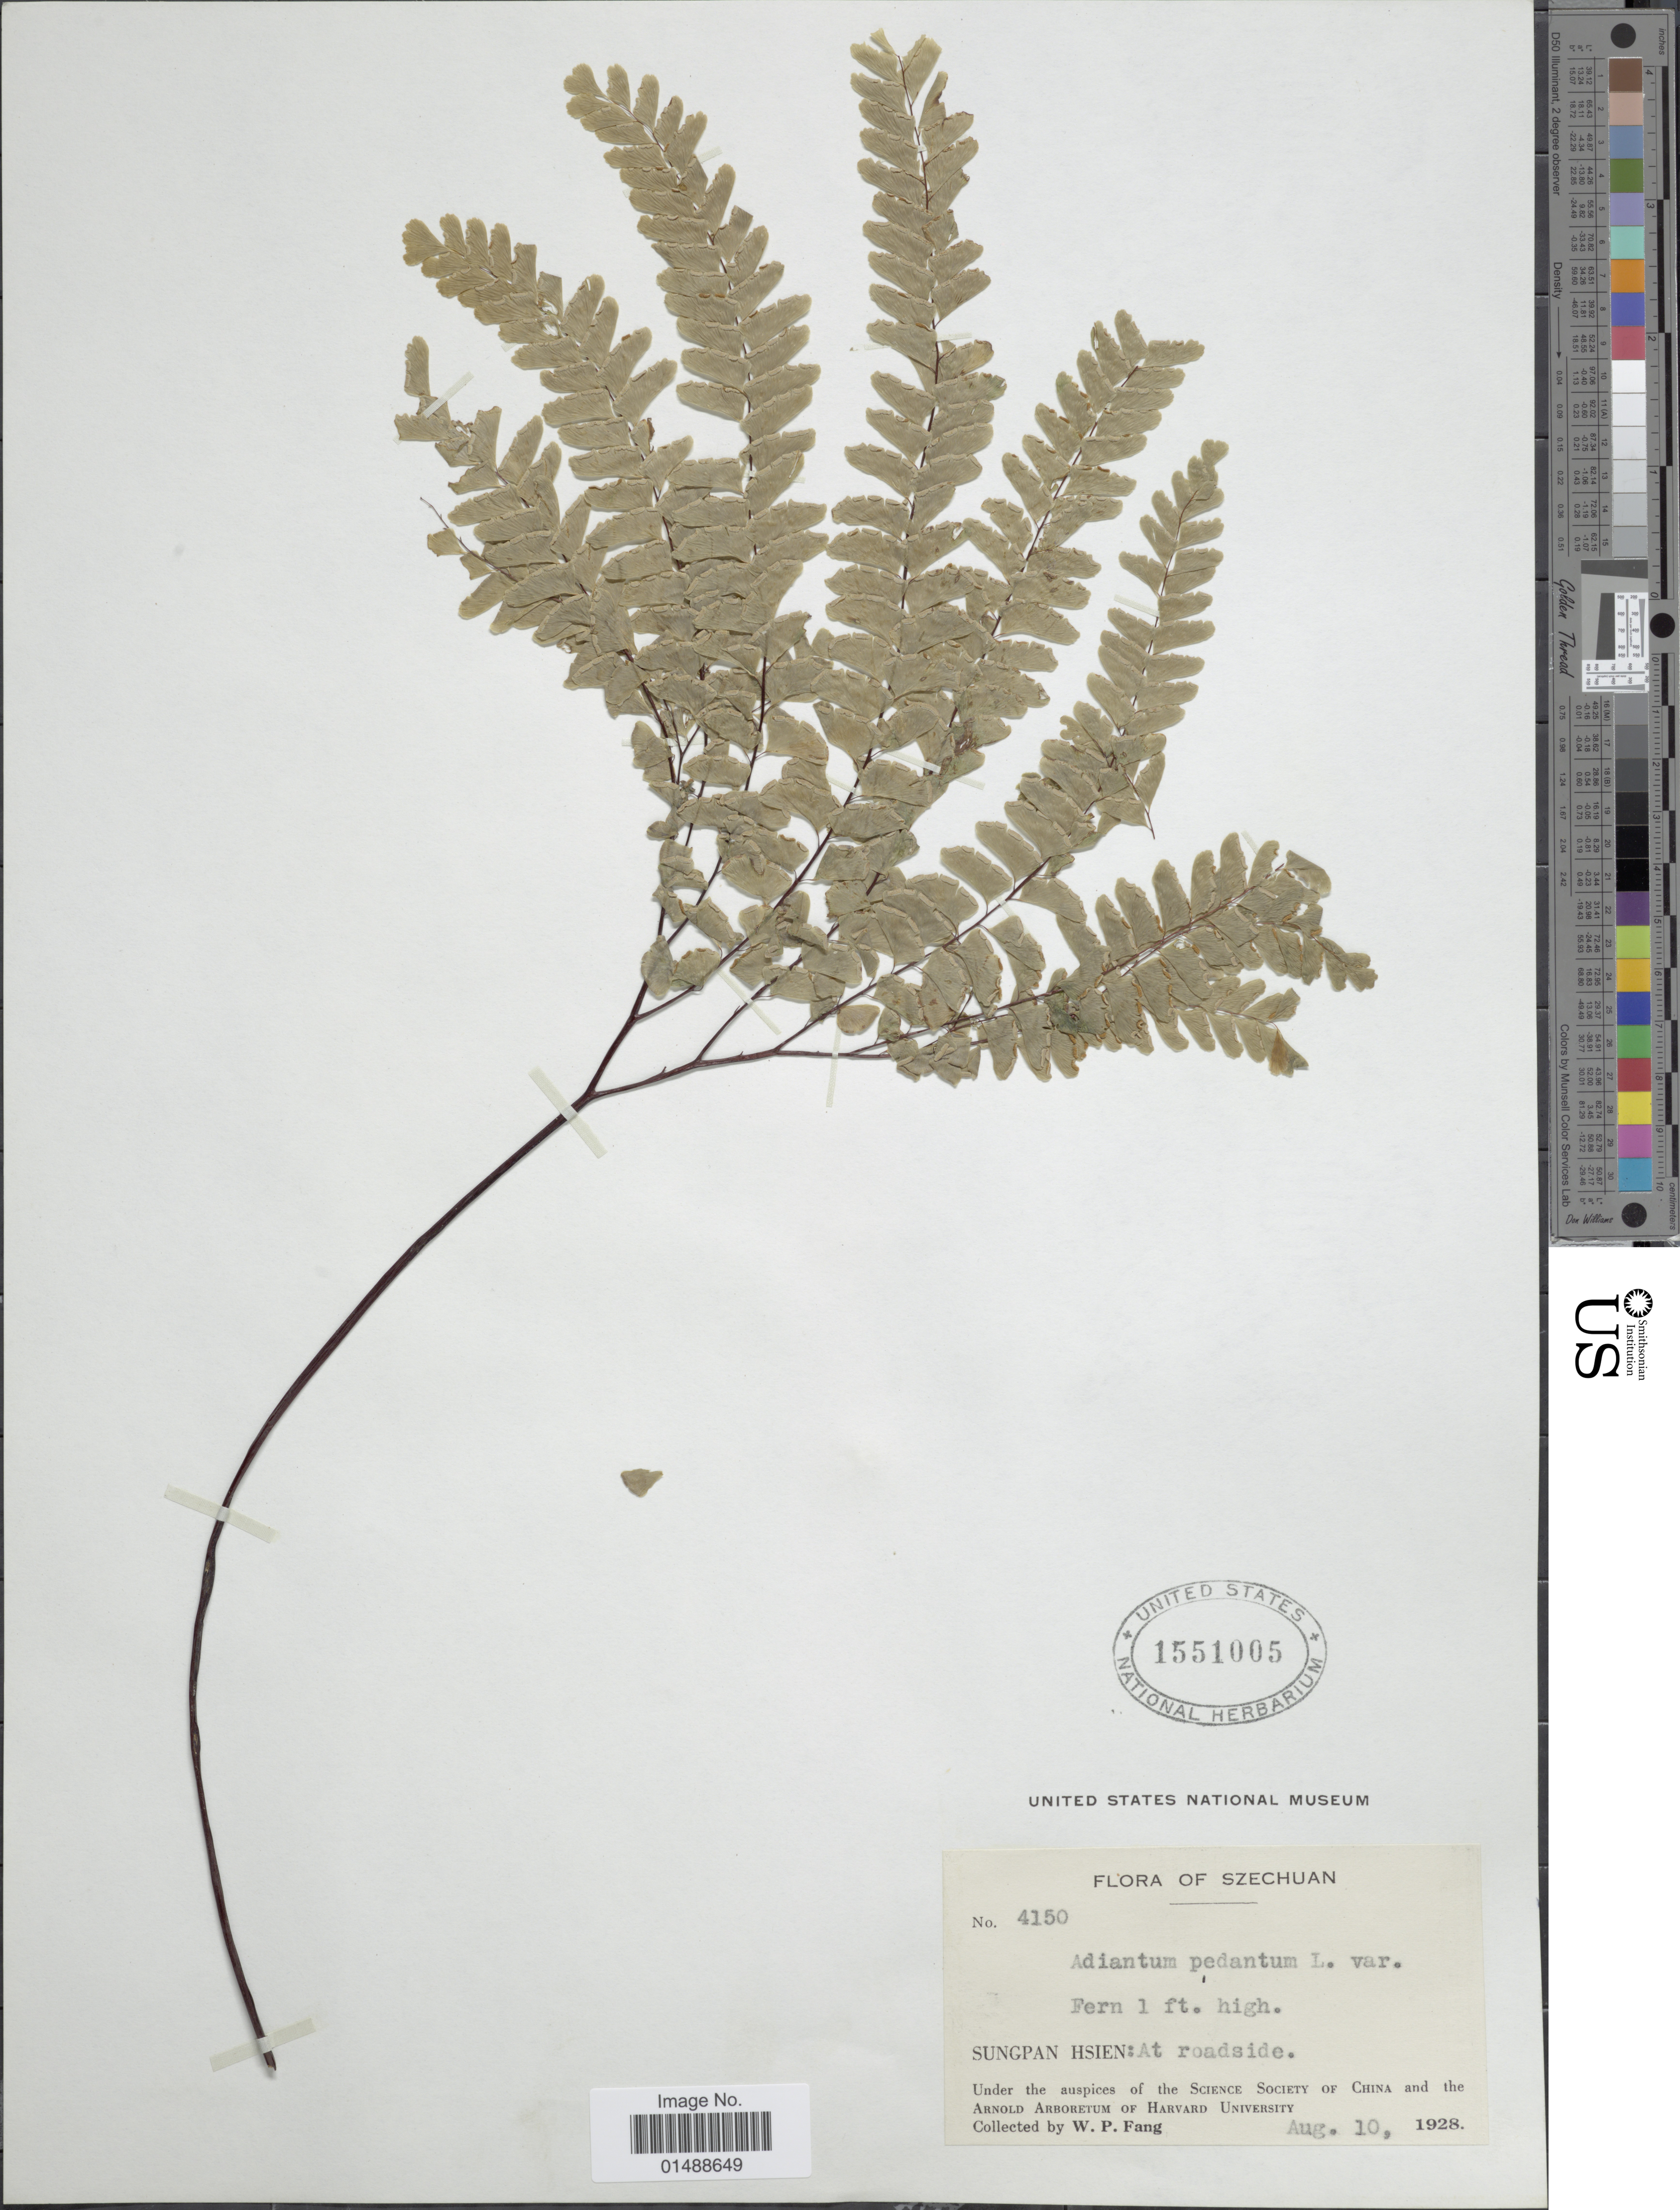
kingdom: Plantae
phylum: Tracheophyta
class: Polypodiopsida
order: Polypodiales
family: Pteridaceae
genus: Adiantum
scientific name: Adiantum pedatum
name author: L.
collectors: W. P. Fang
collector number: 4150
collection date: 1928-08-10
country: China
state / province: Sichuan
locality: Szechuan, Sungpan Hsien: At roadside.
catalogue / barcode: US 1551005